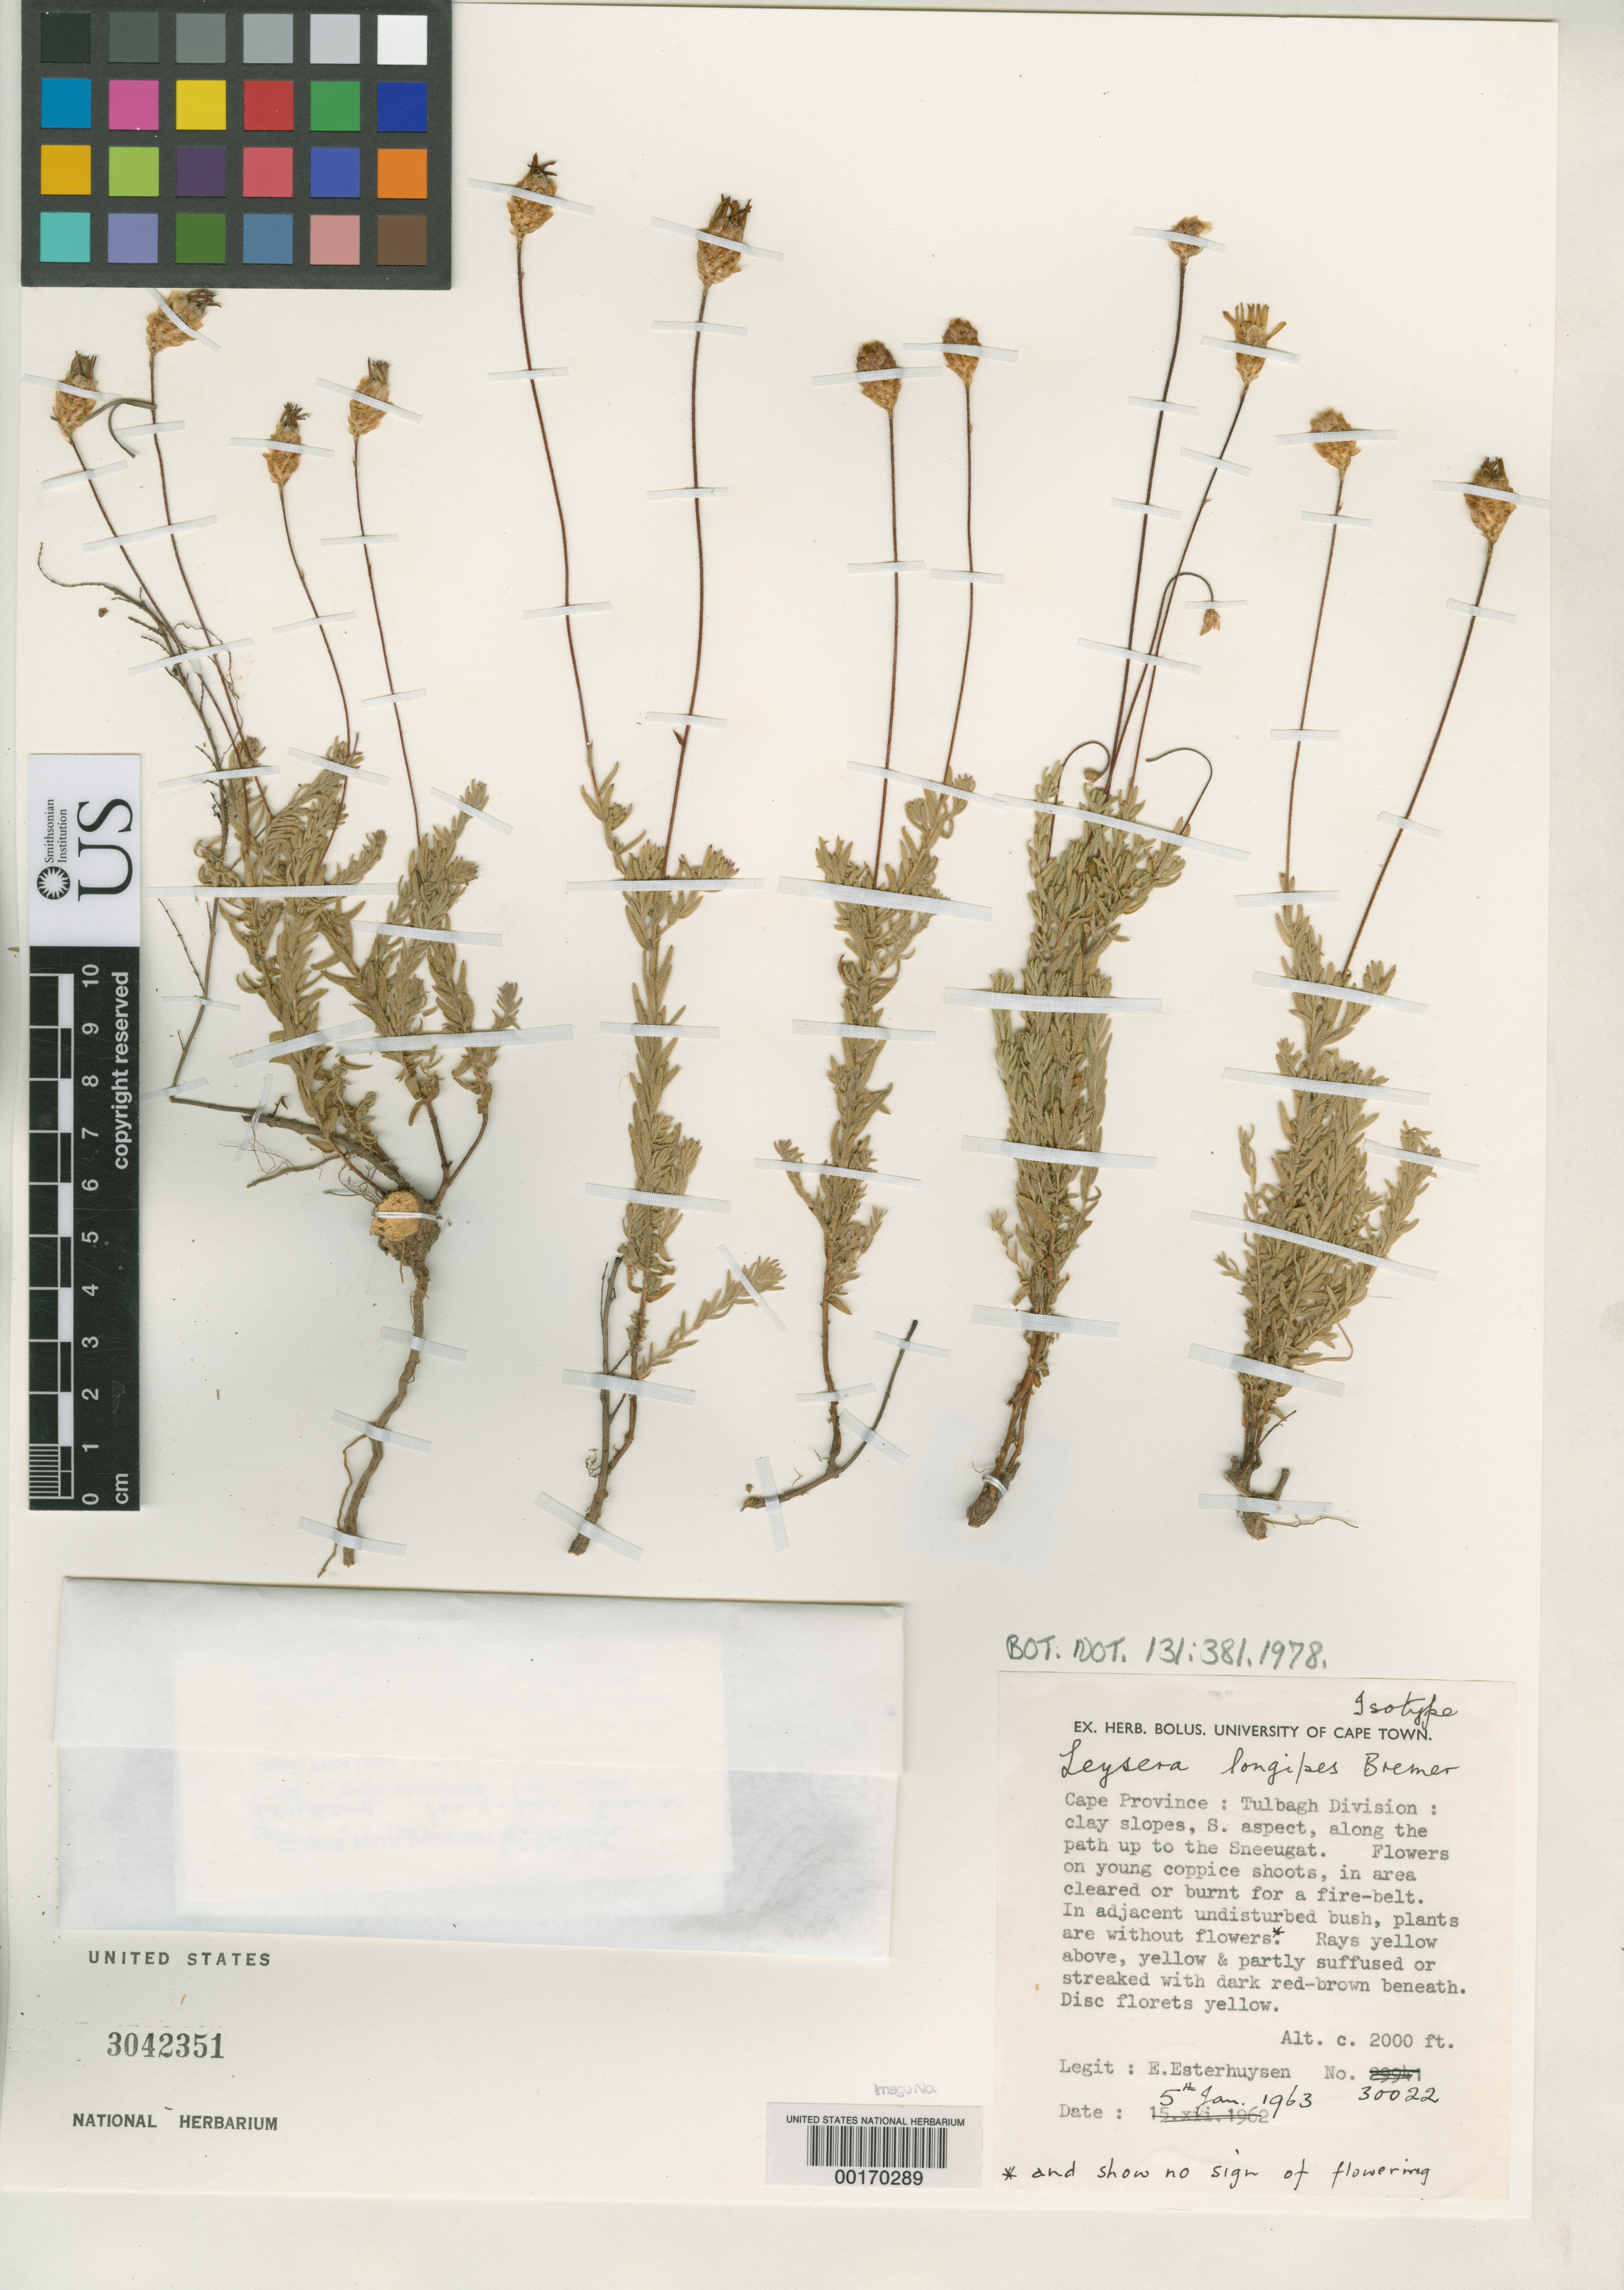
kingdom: Plantae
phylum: Tracheophyta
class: Magnoliopsida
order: Asterales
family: Asteraceae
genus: Leysera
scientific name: Leysera longipes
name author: Bremer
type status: Isotype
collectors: E. E. Esterhuysen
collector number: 30022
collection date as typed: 05 Jan 1963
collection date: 1963-01-05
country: South Africa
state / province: Western Cape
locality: Clay slope, S aspect, along path to Sneeugat. Tulbagh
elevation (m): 610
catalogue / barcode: US 3042351